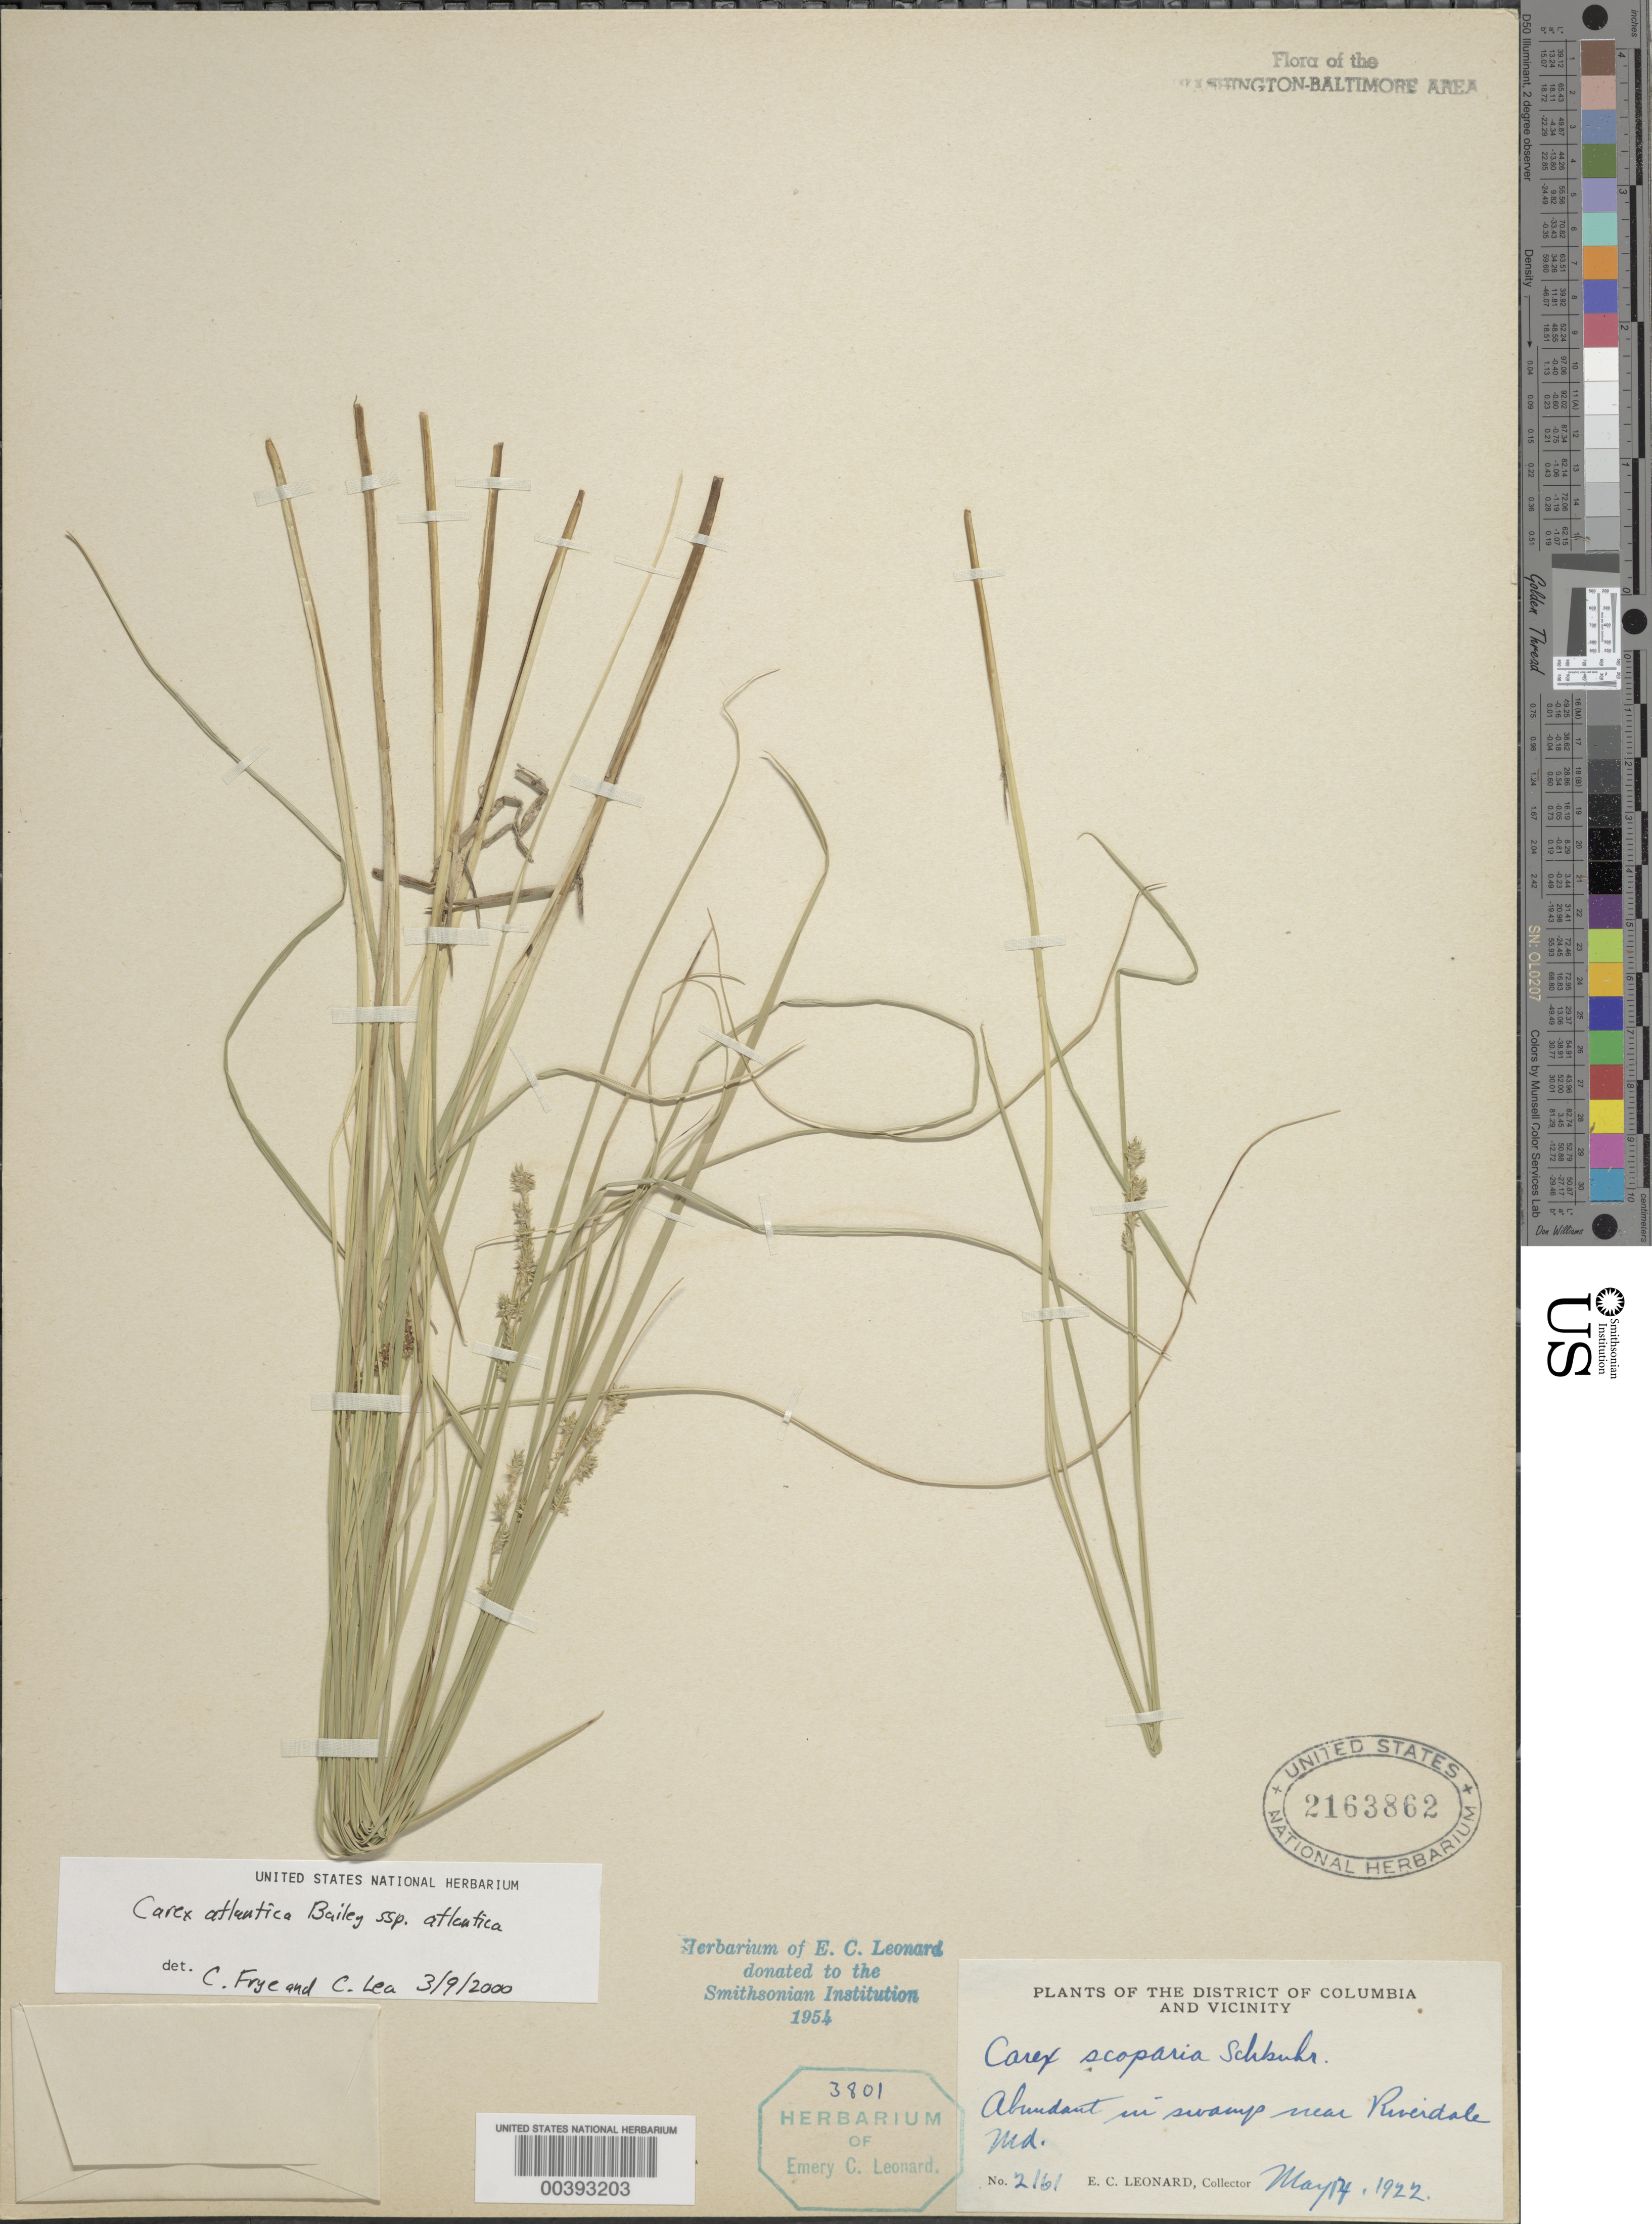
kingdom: Plantae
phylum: Tracheophyta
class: Liliopsida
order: Poales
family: Cyperaceae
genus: Carex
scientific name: Carex atlantica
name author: L.H. Bailey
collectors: E. C. Leonard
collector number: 2161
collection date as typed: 14 May 1922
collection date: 1922-05-14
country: United States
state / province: Maryland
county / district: Prince George's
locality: Riverdale vicinity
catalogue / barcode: US 2163862